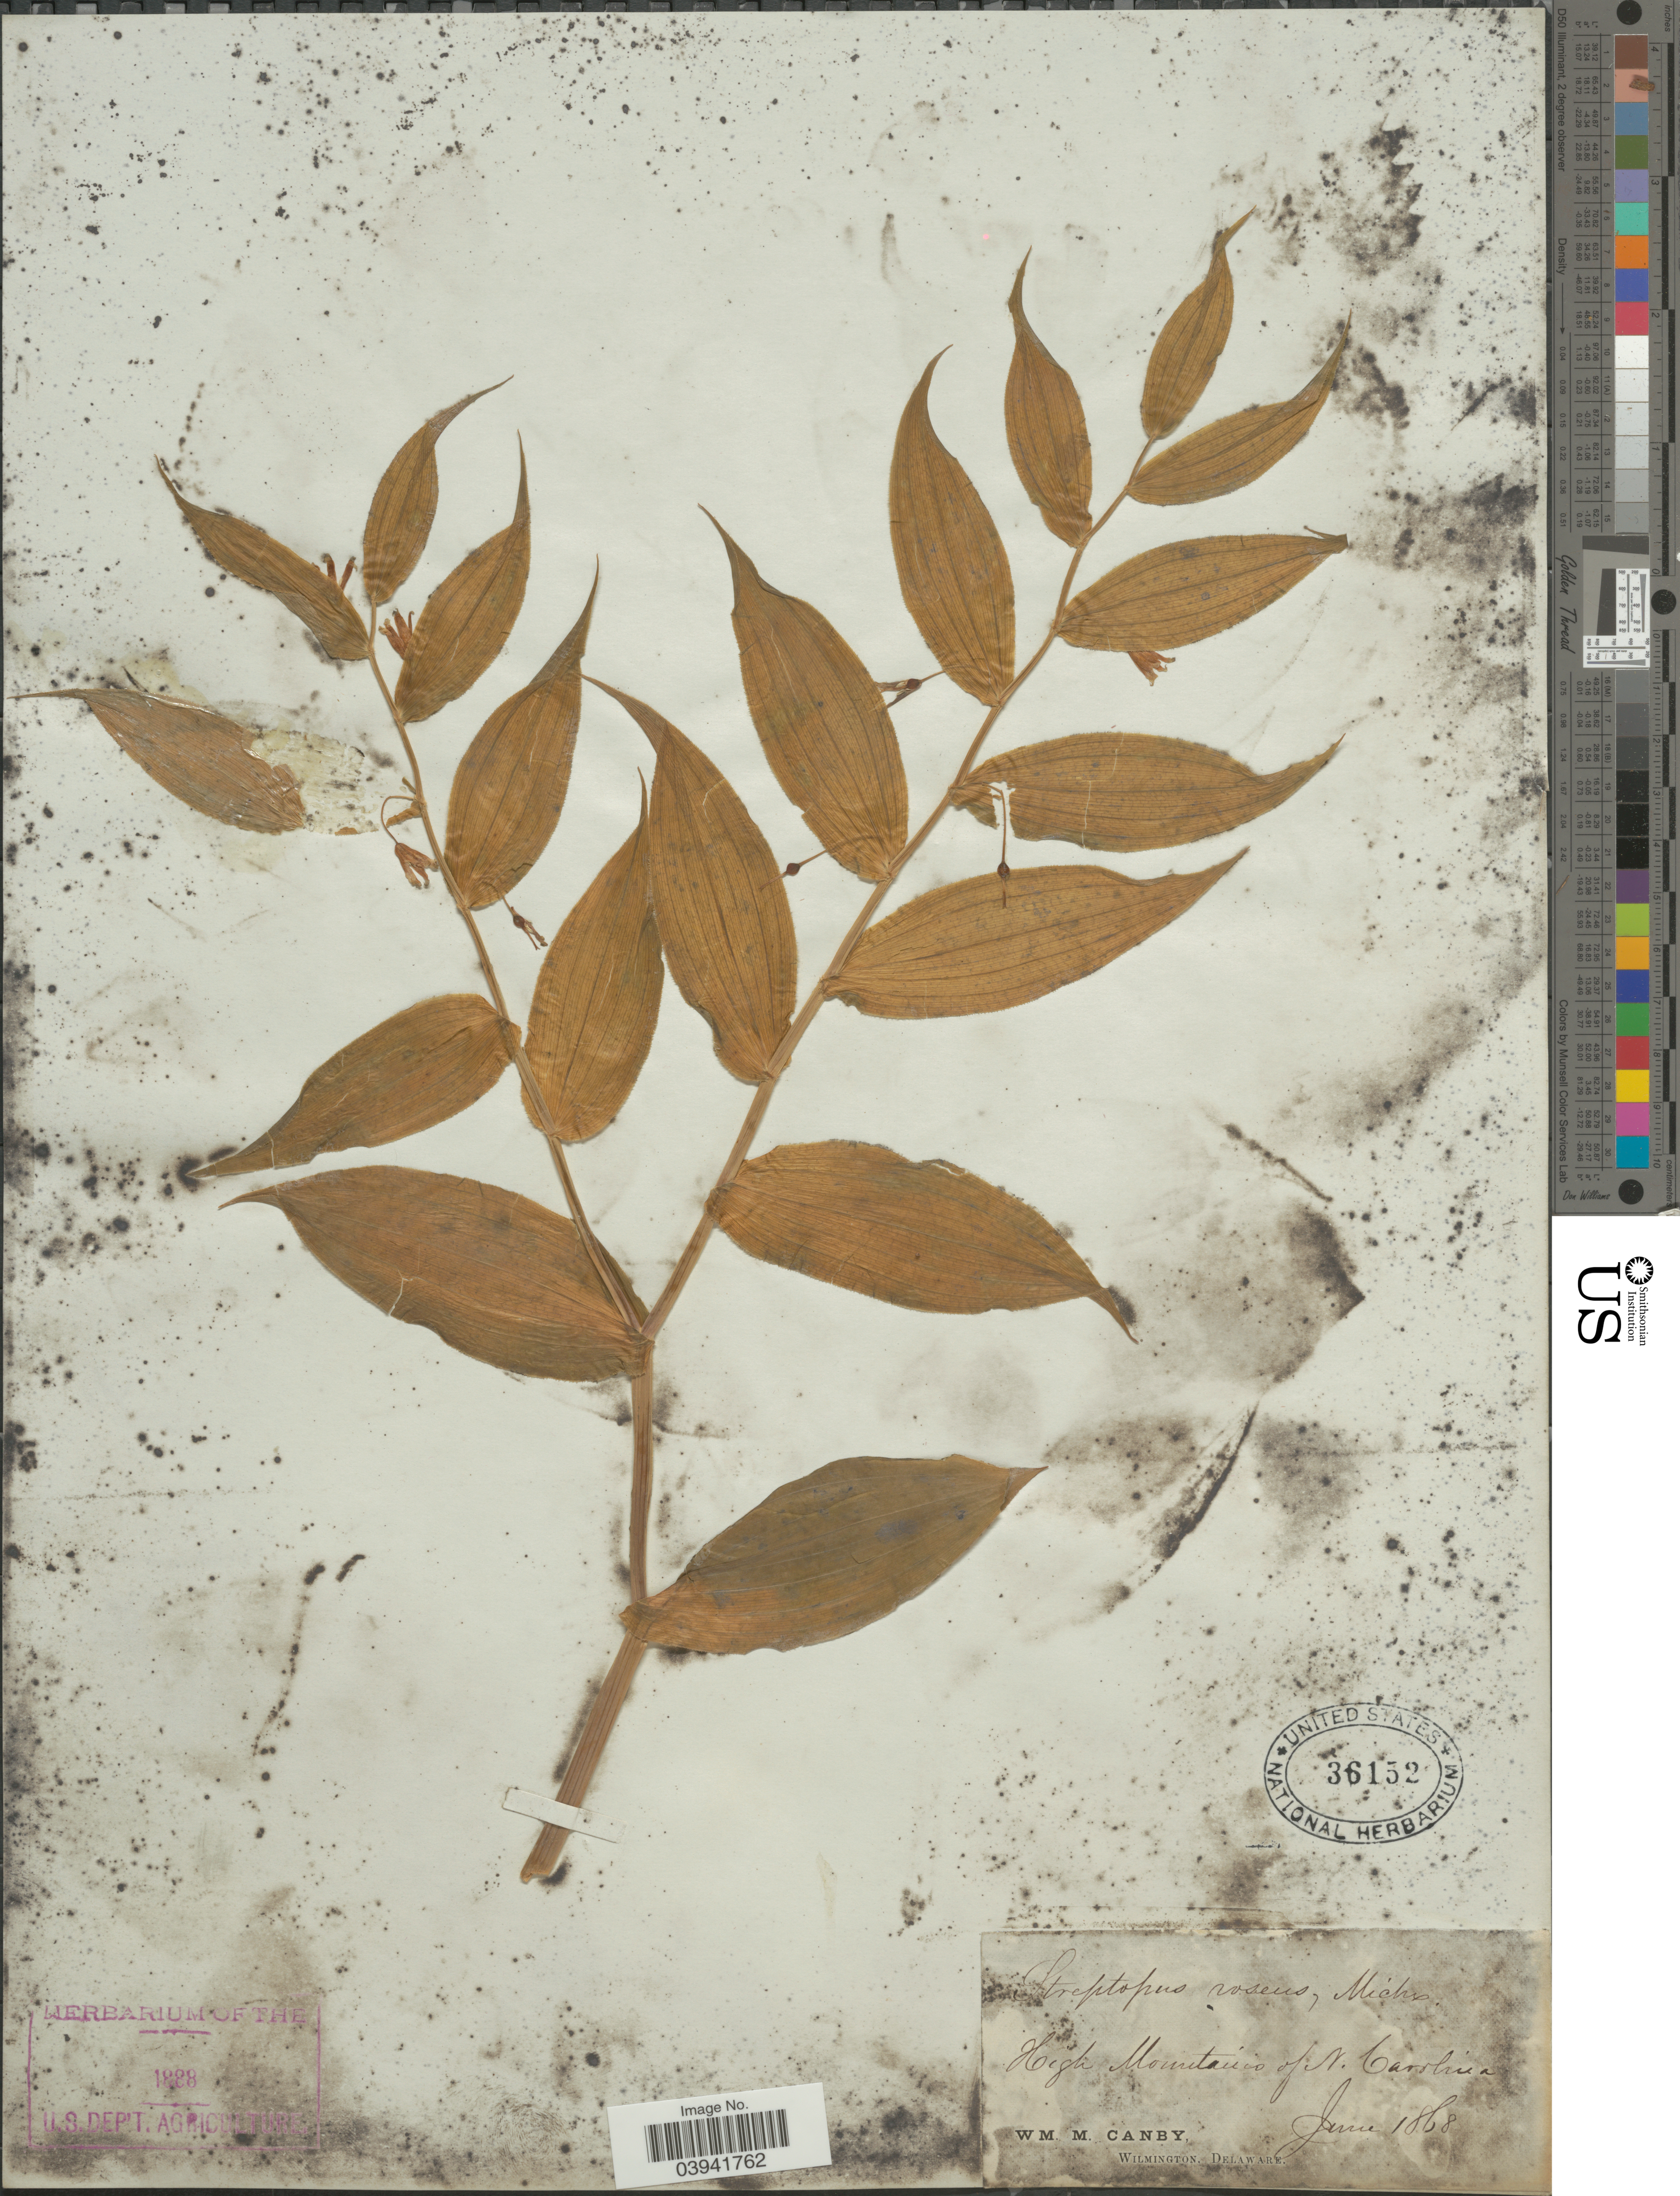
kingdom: Plantae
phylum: Tracheophyta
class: Liliopsida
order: Liliales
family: Liliaceae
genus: Streptopus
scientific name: Streptopus roseus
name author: Michx.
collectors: W. M. Canby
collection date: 1868-06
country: United States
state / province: North Carolina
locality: High Mountains of N. Carolina.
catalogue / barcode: US 36152